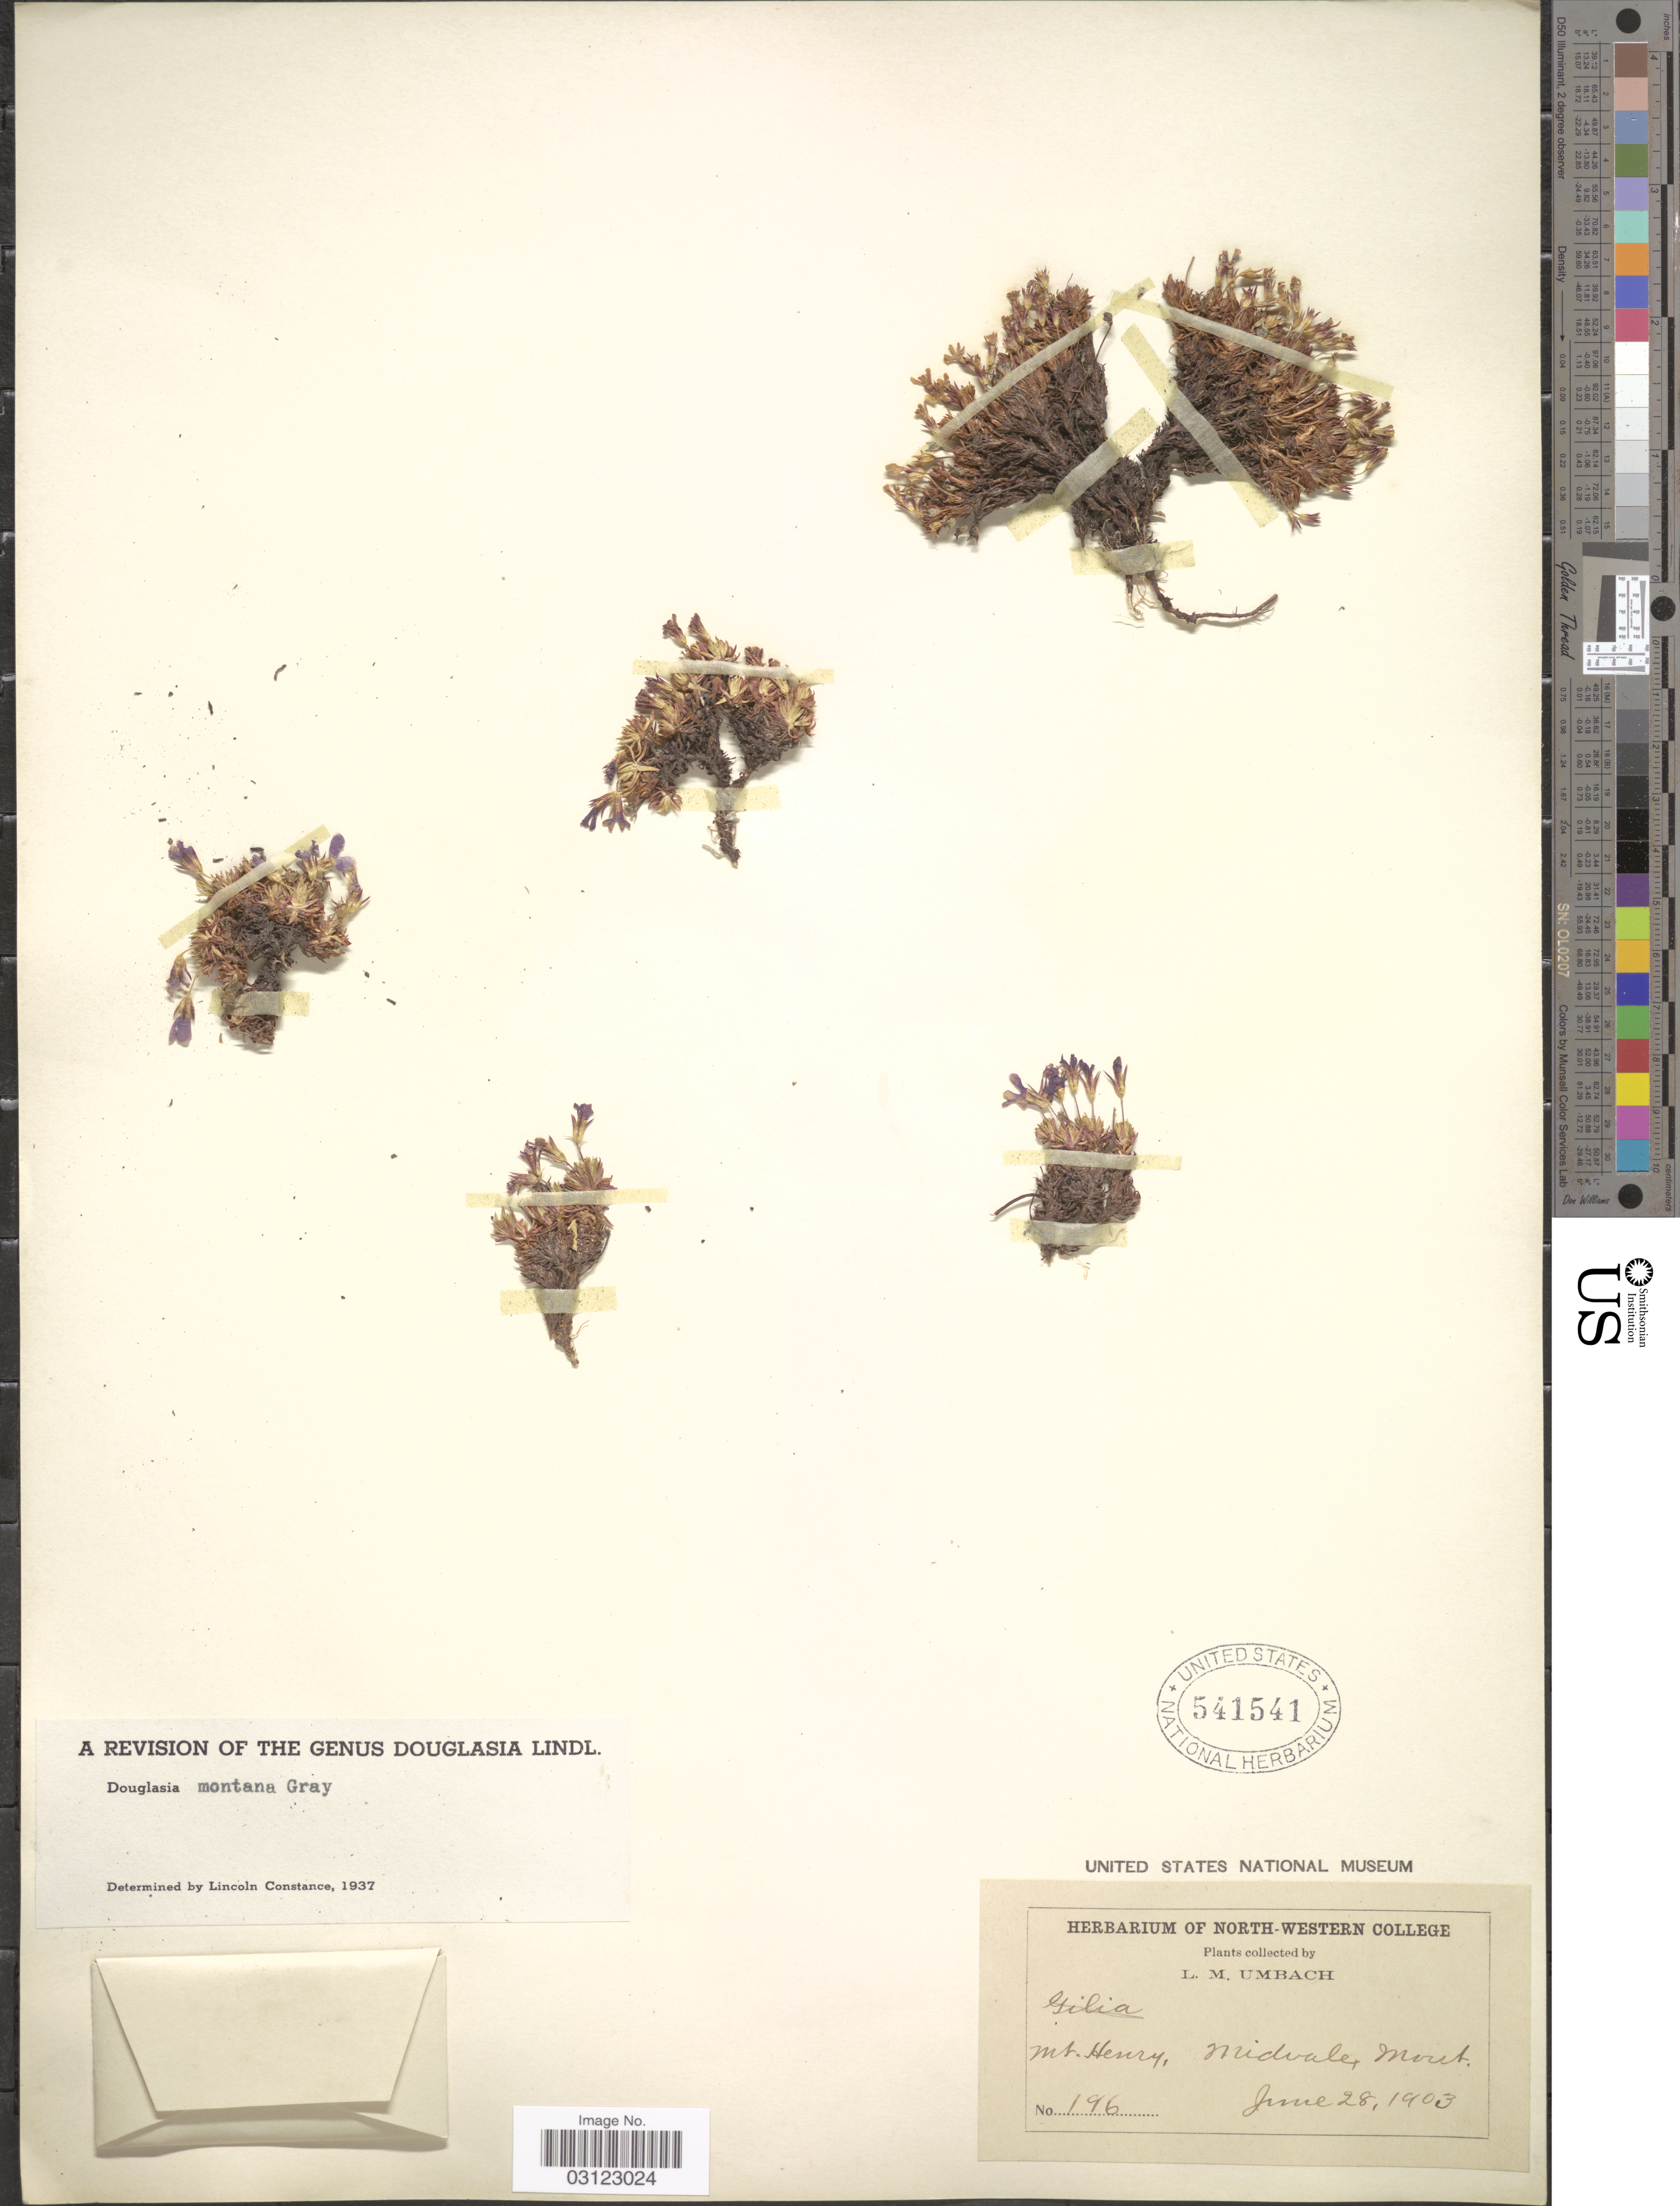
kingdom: Plantae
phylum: Tracheophyta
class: Magnoliopsida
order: Ericales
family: Primulaceae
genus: Douglasia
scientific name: Douglasia montana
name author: A. Gray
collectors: L. M. Umbach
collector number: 196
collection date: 1903-06-28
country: United States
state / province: Montana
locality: Mt. Henry, Midvale, Mont.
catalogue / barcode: US 541541